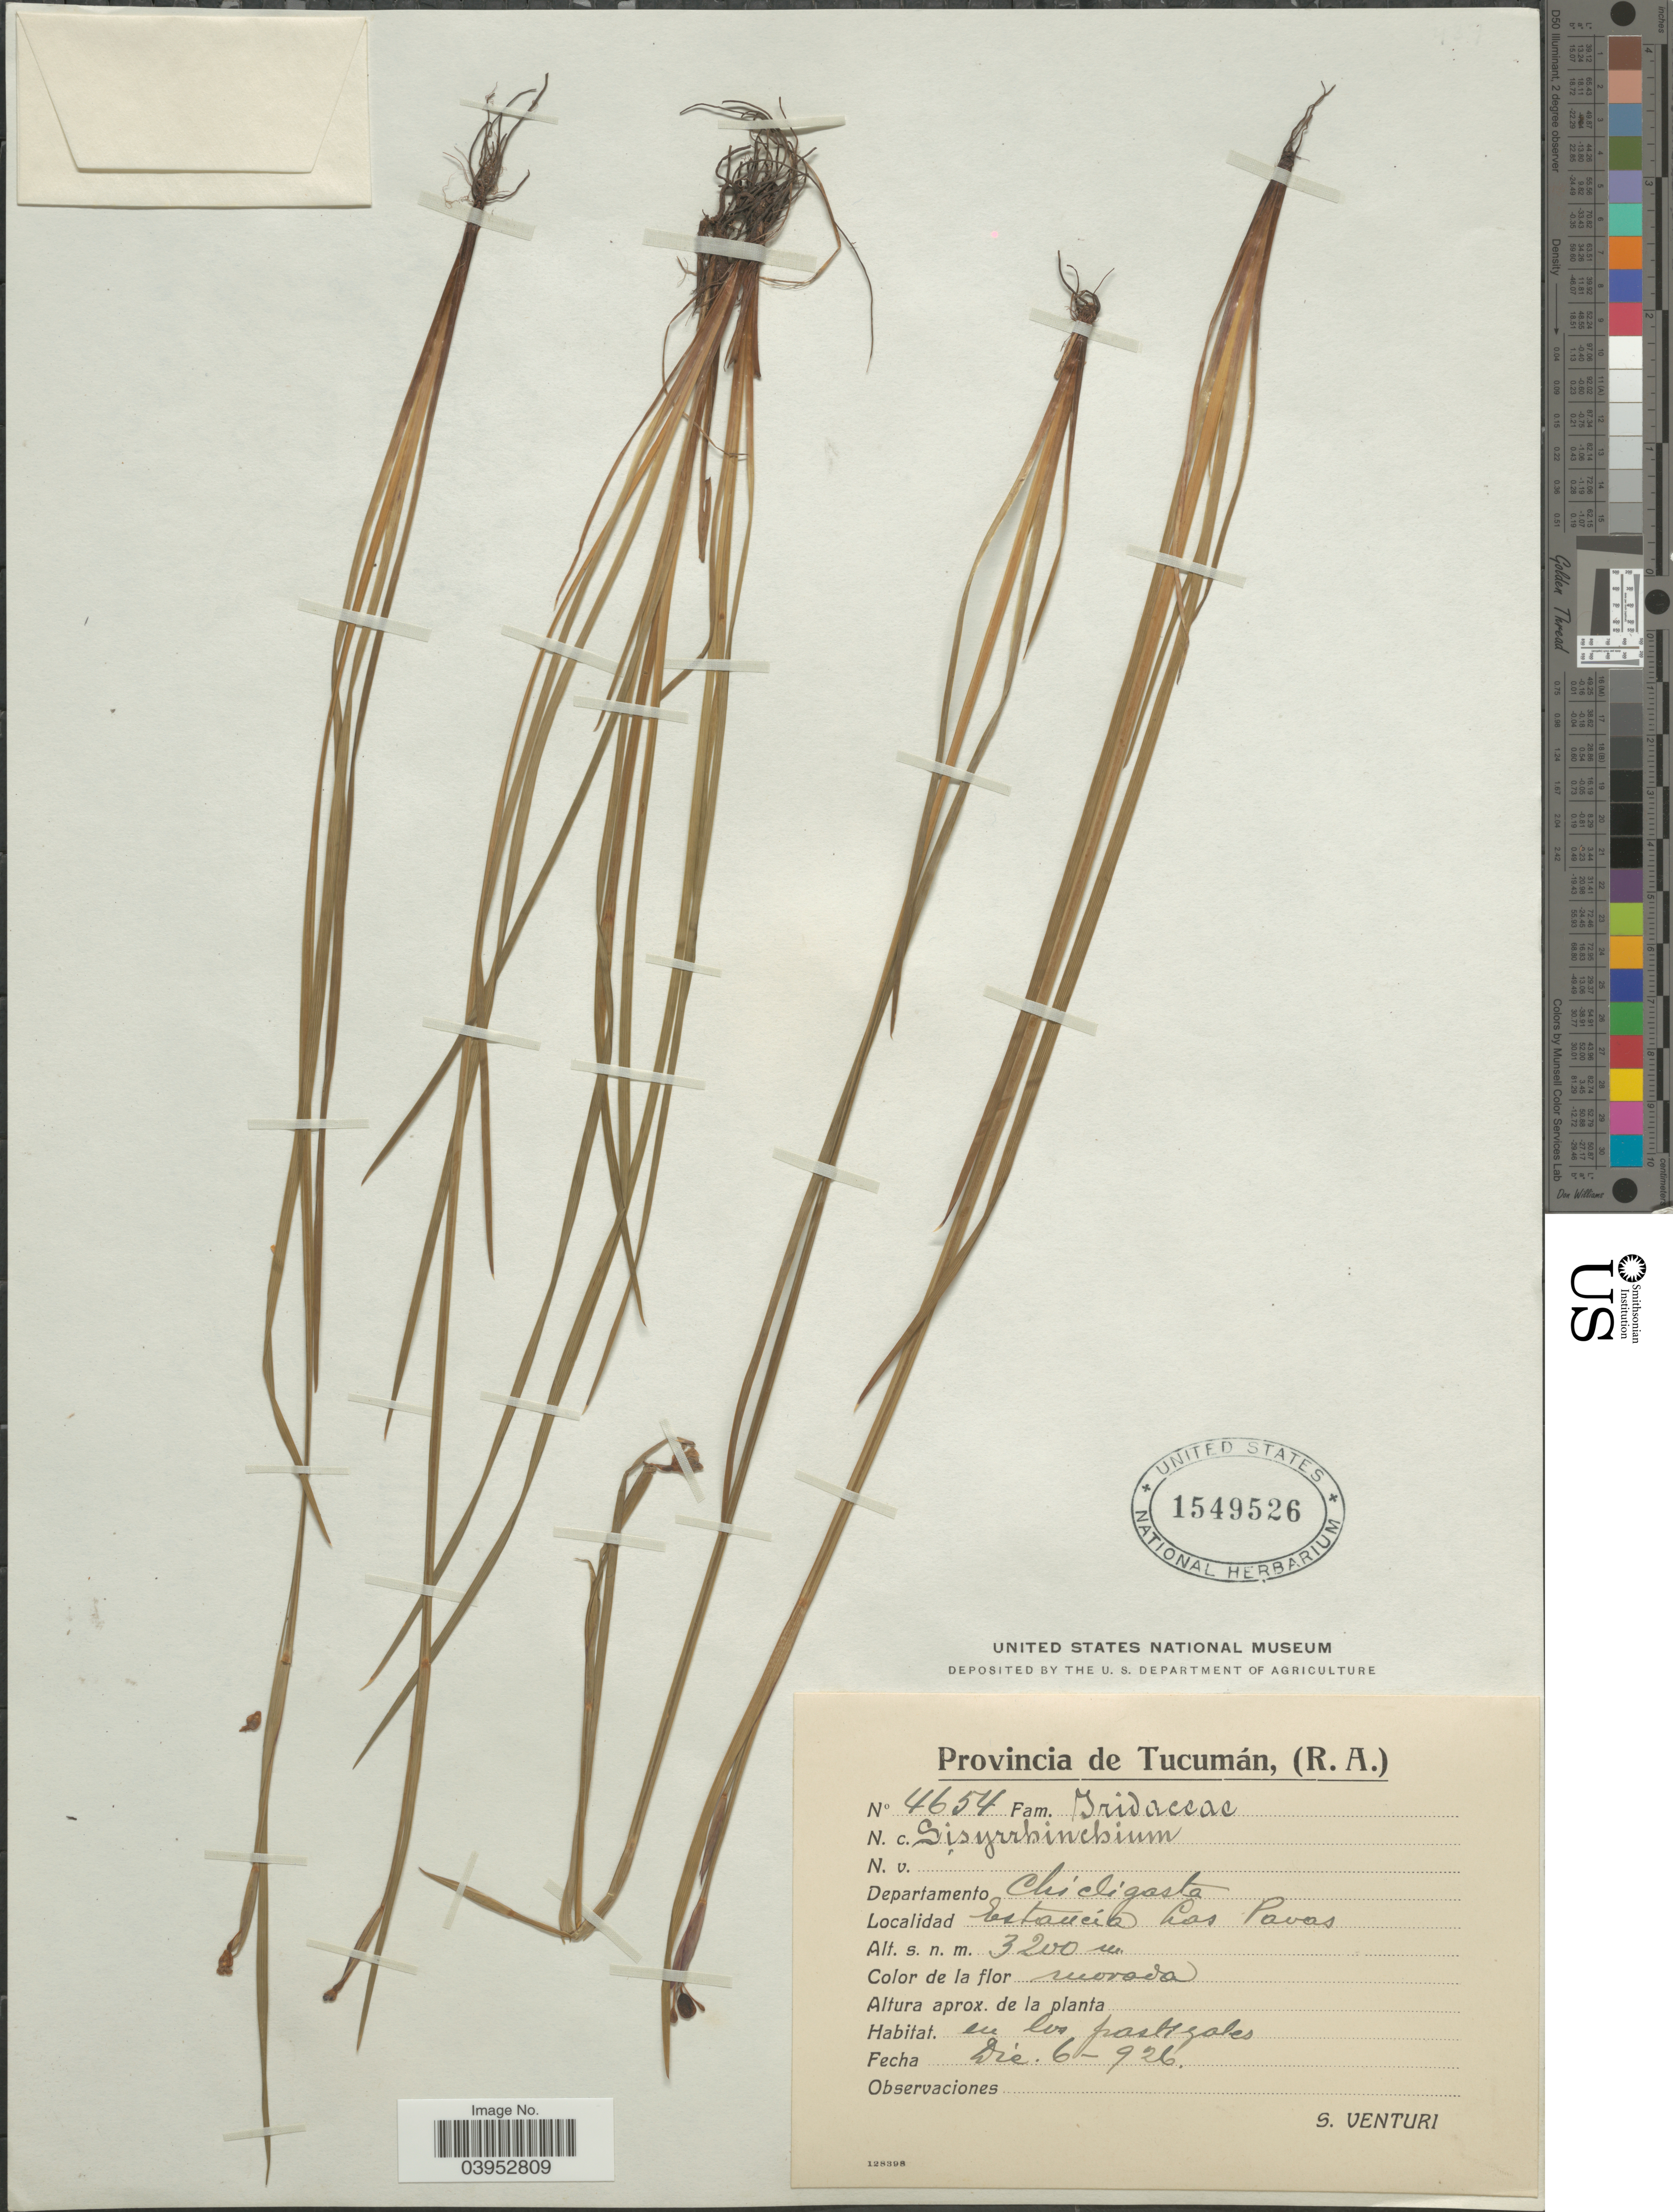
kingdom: Plantae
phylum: Tracheophyta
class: Liliopsida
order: Asparagales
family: Iridaceae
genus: Sisyrinchium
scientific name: Sisyrinchium sp.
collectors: S. Venturi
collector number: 4654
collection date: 1926-12-06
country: Argentina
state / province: Tucuman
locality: Departamento Chicligasta. Estancia Las Pavas.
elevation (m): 3200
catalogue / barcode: US 1549526